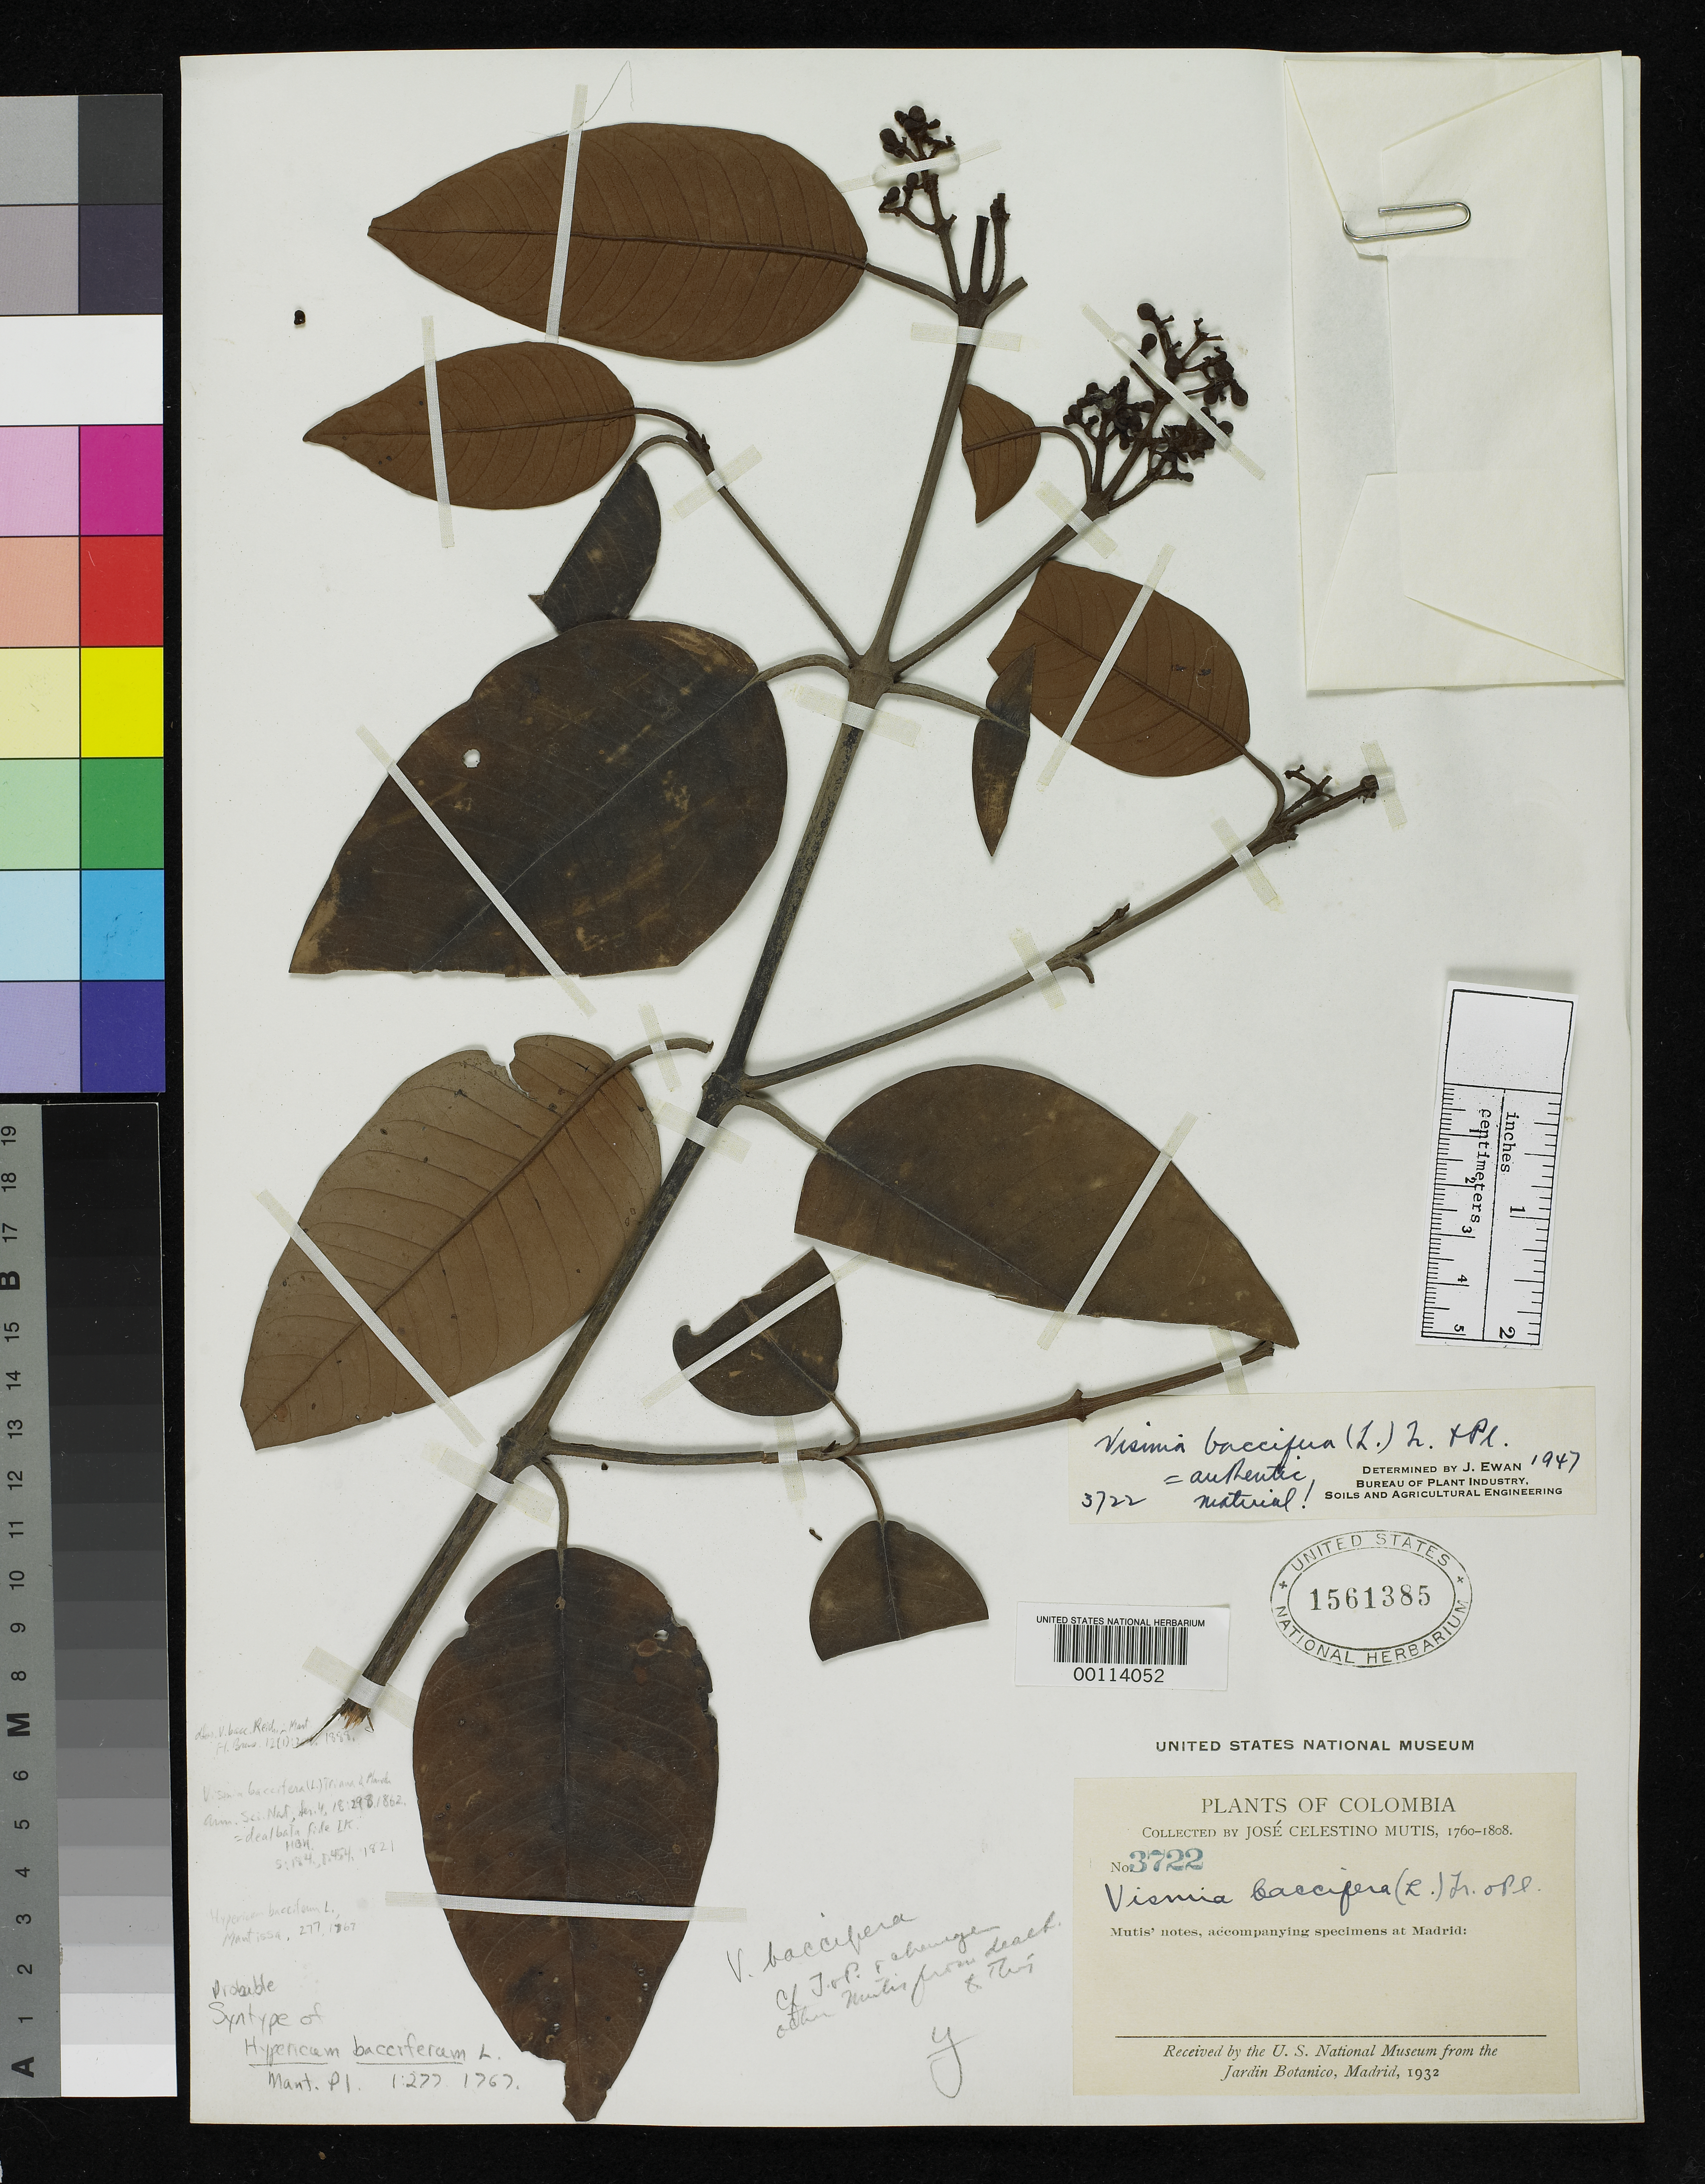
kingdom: Plantae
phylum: Tracheophyta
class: Magnoliopsida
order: Malpighiales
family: Hypericaceae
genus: Hypericum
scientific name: Hypericum bacciferum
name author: L.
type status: Possible Syntype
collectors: J. C. B. Mutis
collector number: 3722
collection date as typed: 1760 to 1808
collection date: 1760/1808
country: Colombia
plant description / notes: Mexico, acc. to protologue.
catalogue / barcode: US 1561385